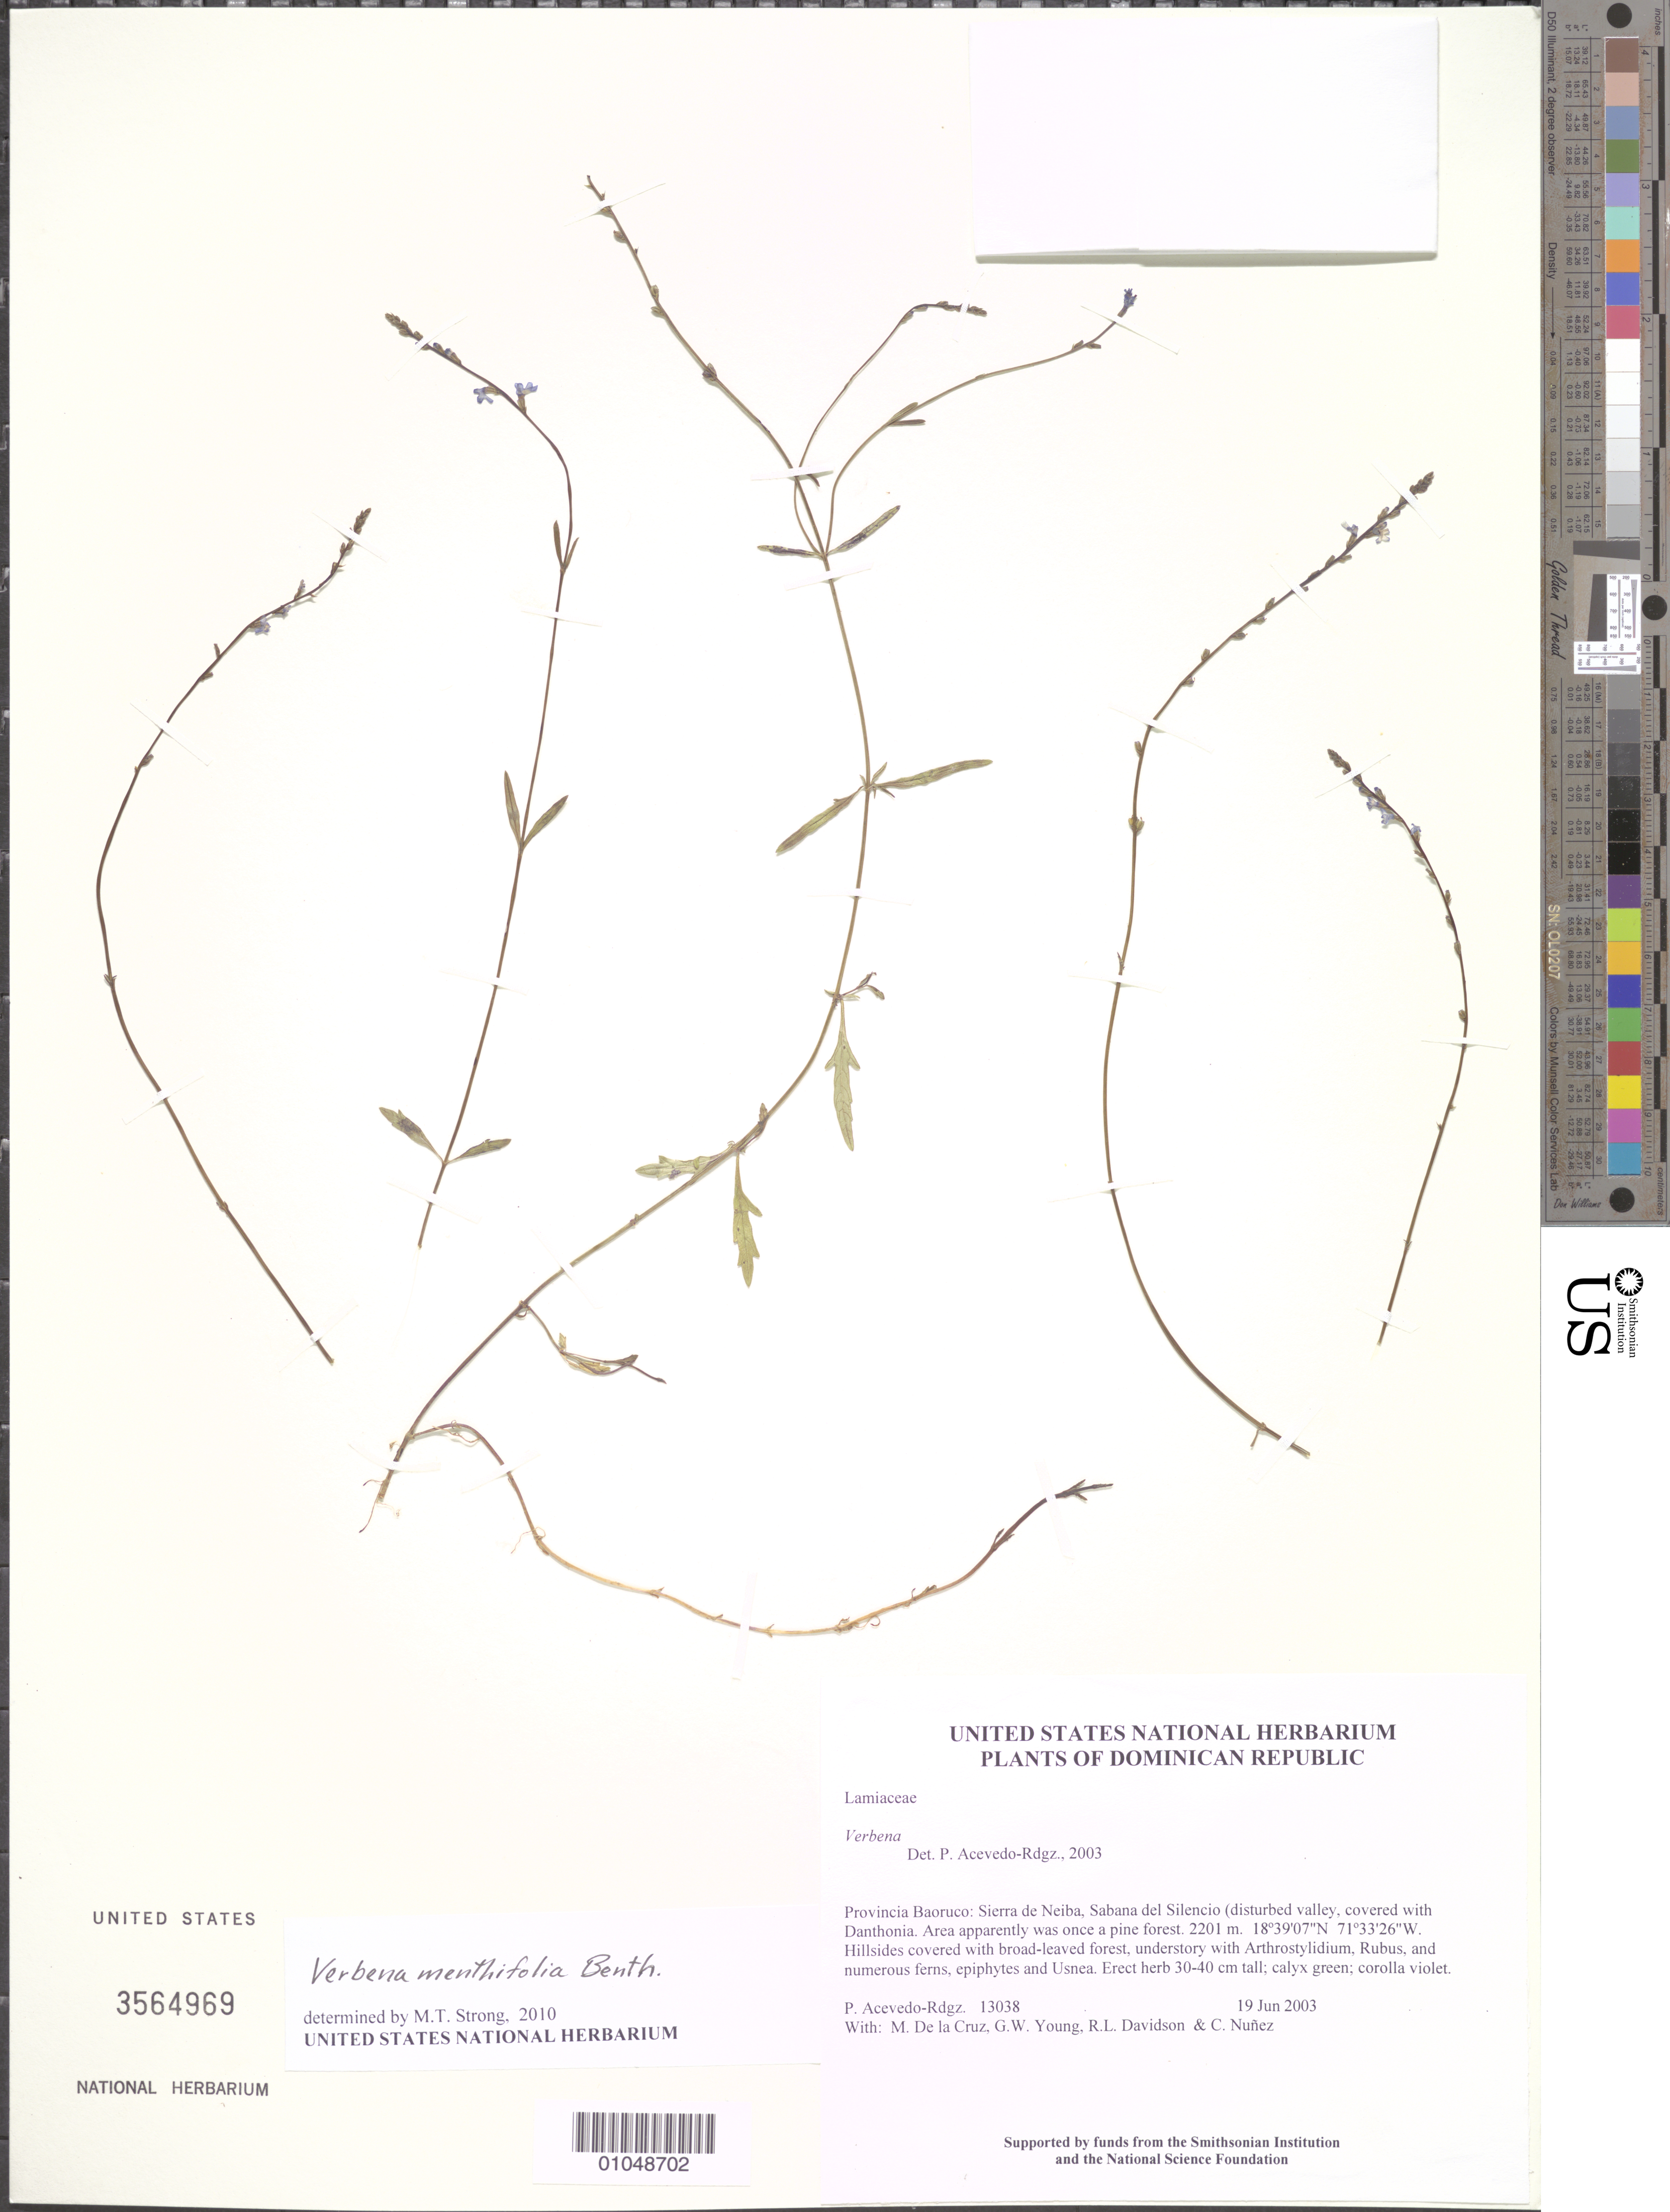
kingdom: Plantae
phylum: Tracheophyta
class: Magnoliopsida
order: Lamiales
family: Verbenaceae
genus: Verbena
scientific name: Verbena menthifolia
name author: Benth.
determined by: Strong, M. T., (US), Smithsonian Institution - National Museum of Natural History (UNITED STATES)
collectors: P. Acevedo-Rodr., M. de la Cruz, J. Rawlins, G. Young, R. Davidson & C. Nunez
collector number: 13038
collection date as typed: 19 Jun 2003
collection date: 2003-06-19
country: Dominican Republic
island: Hispaniola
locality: Provincia Baoruco: Sierra de Neiba, Sabana del Silencio (disturbed valley, covered with Danthonia. Area apparently was once a pine forest.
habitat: Hillsides covered with broad-leaved forest, understory with Arthrostylidium, Rubus, and numerous ferns, epiphytes and Usnea.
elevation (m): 2201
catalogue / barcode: US 3564969